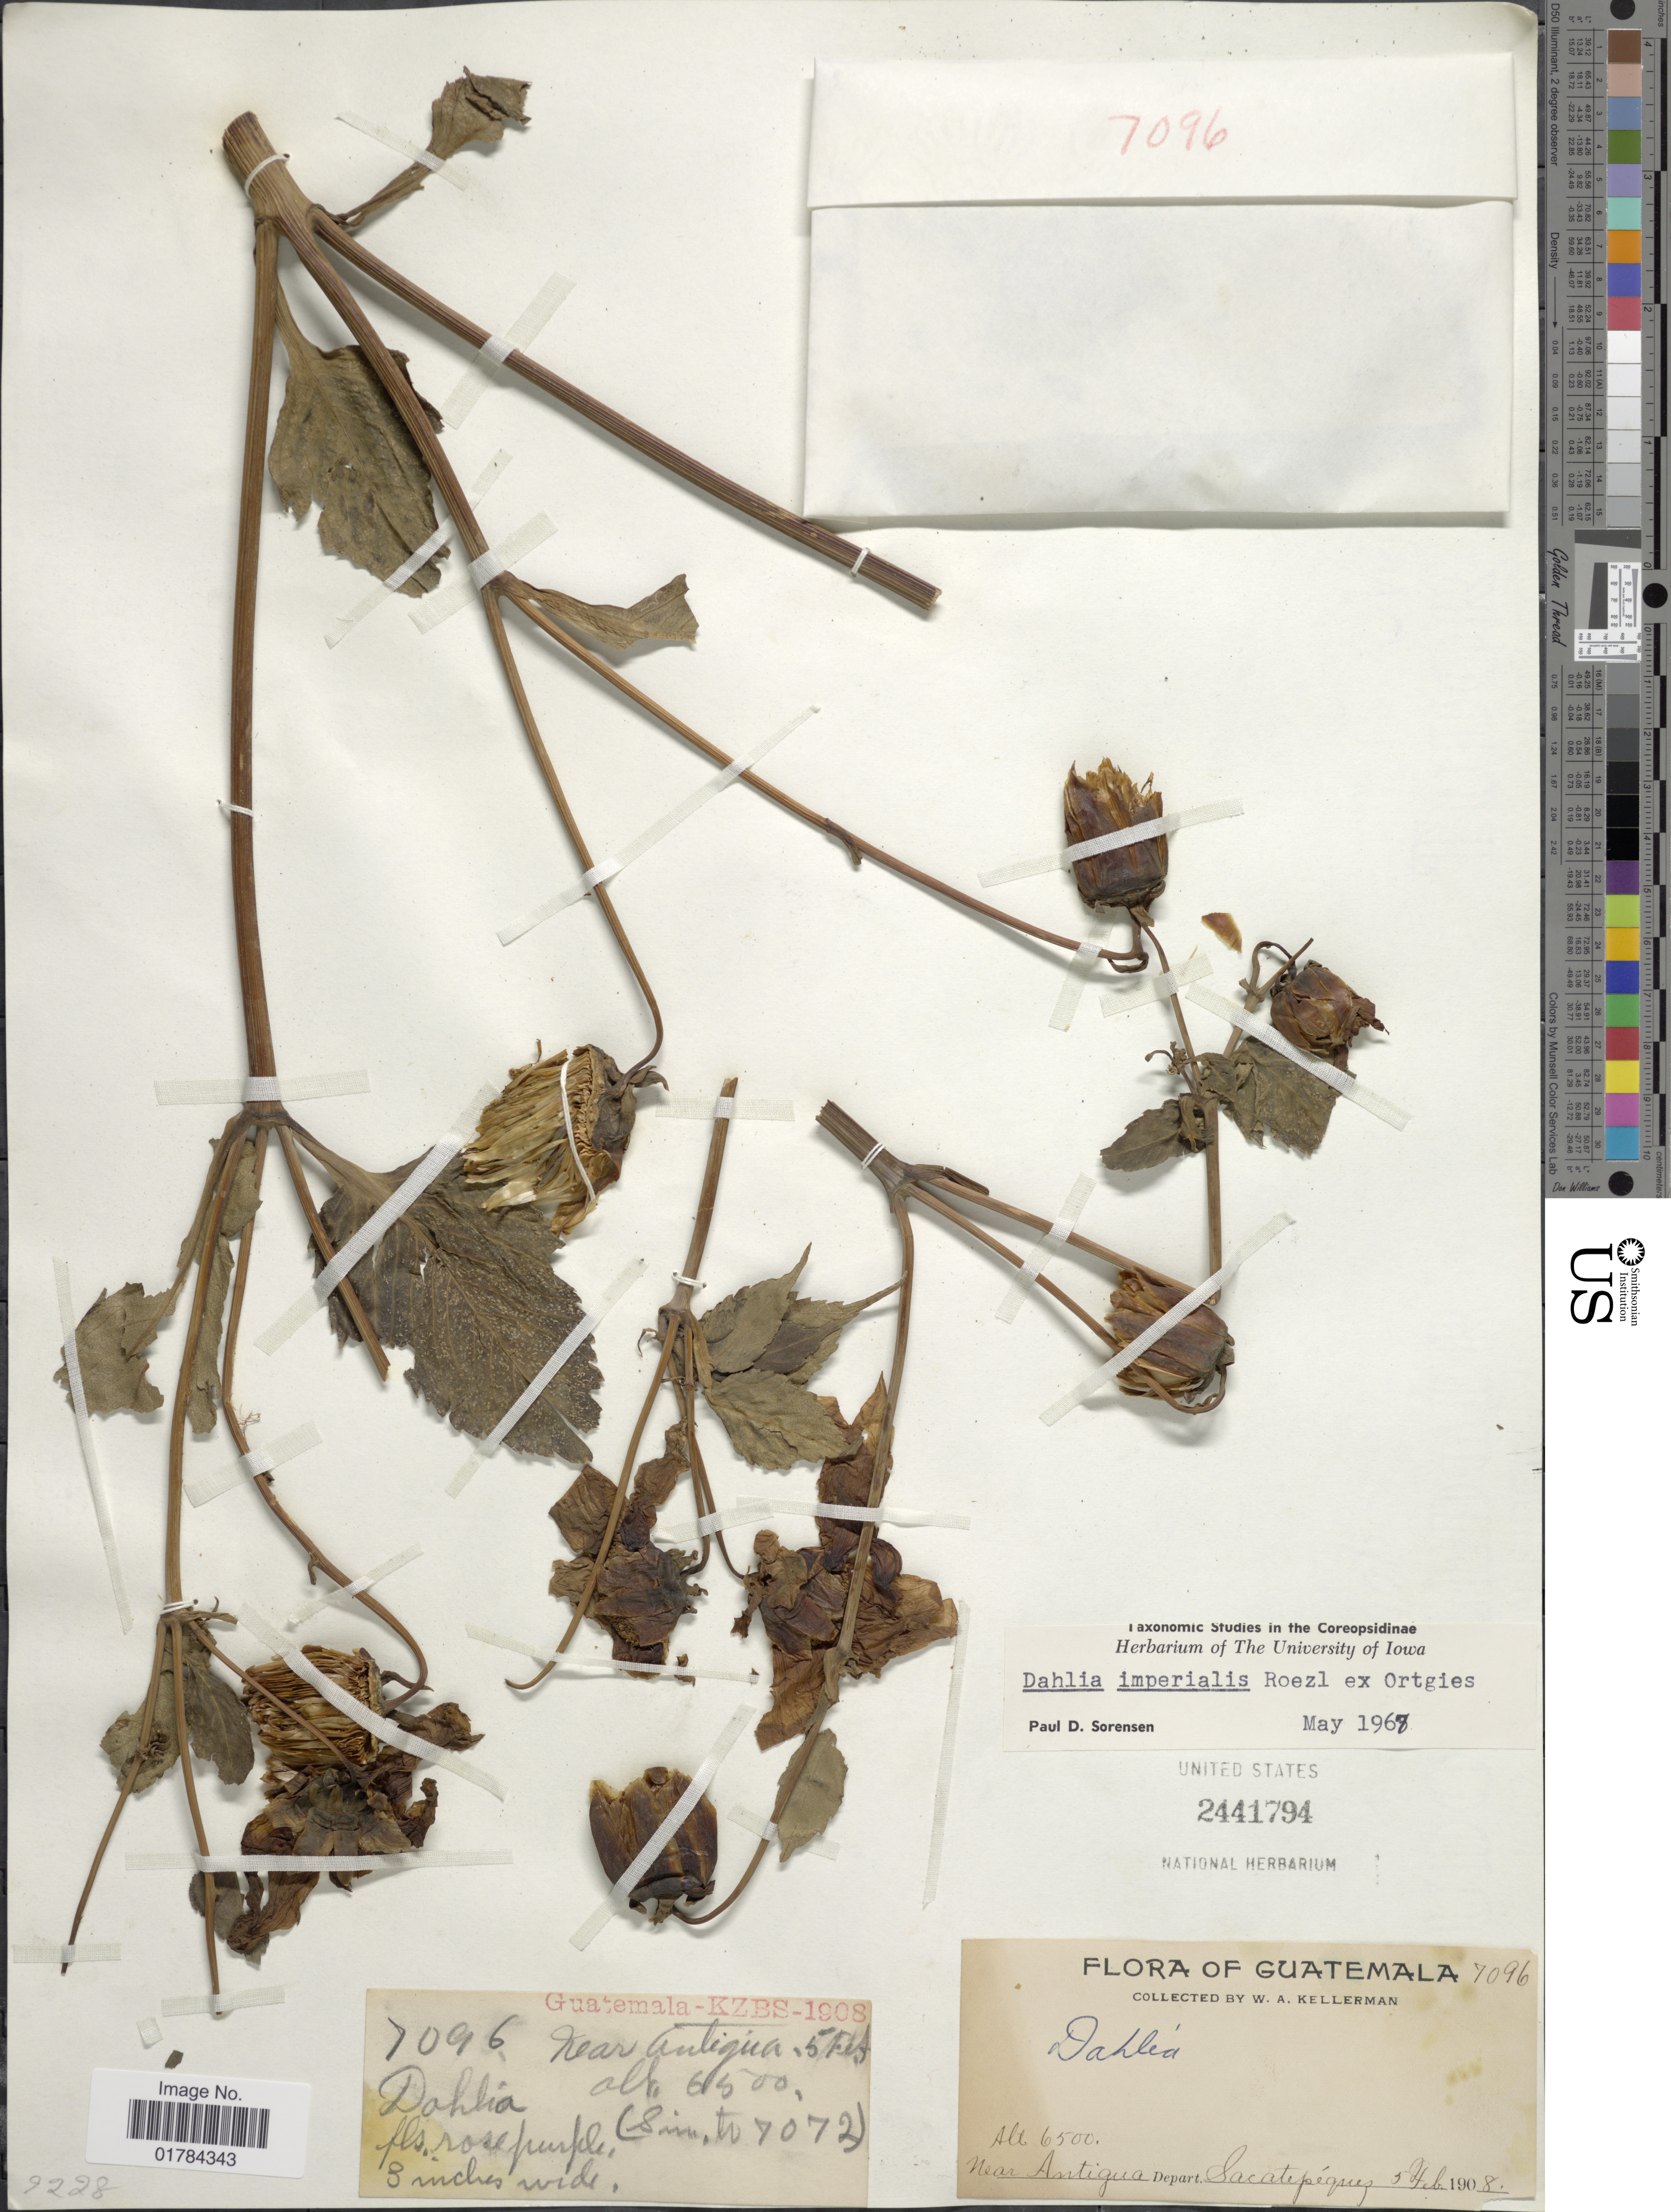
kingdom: Plantae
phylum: Tracheophyta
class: Magnoliopsida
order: Asterales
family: Asteraceae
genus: Dahlia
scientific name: Dahlia imperialis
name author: Roezl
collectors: W. Kellerman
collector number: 7096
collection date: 1908-02-05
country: Guatemala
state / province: Sacatepéquez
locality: Near Antigua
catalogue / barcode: US 2441794